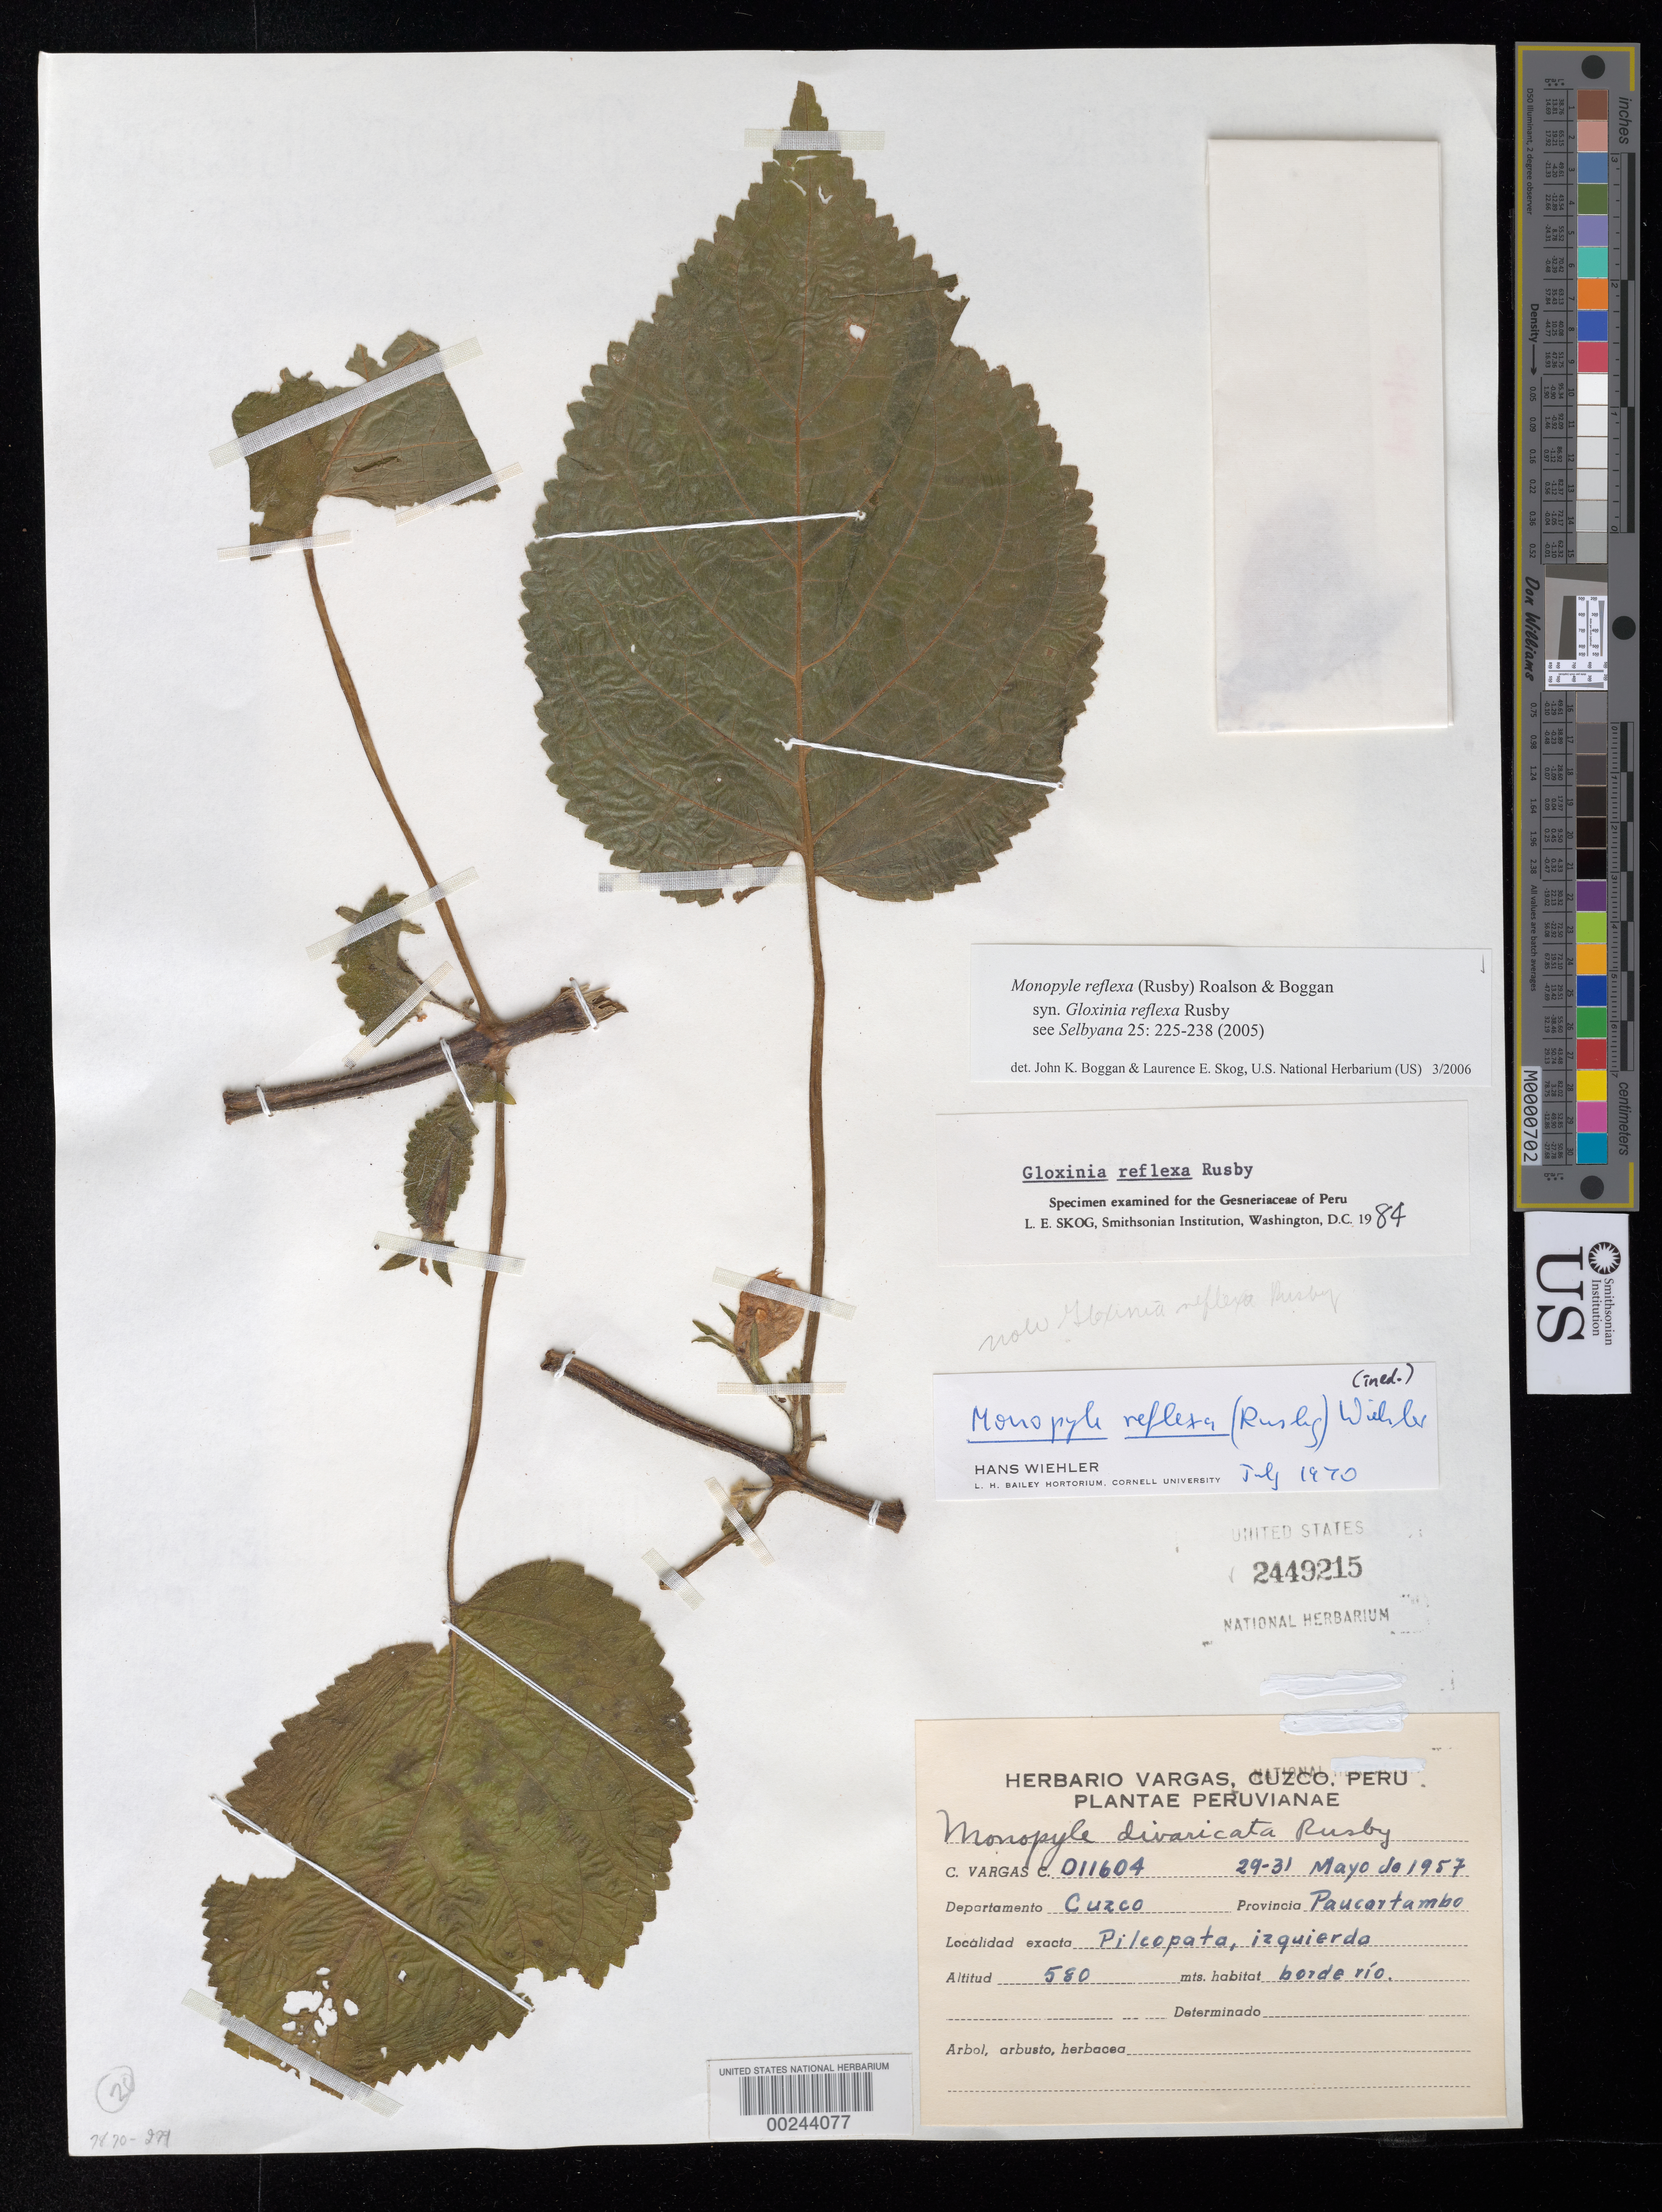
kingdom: Plantae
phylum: Tracheophyta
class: Magnoliopsida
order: Lamiales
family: Gesneriaceae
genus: Monopyle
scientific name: Monopyle reflexa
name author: (Rusby) Roalson & Boggan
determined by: Boggan, J. K.; Skog, L. E.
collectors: C. Vargas C.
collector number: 11604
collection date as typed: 29-31 May 1957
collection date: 1957-05-29/1957-05-31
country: Peru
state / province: Cusco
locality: Paucartambo, Pilcopata, izquierda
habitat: Borde rio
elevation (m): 580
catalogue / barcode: US 2449215